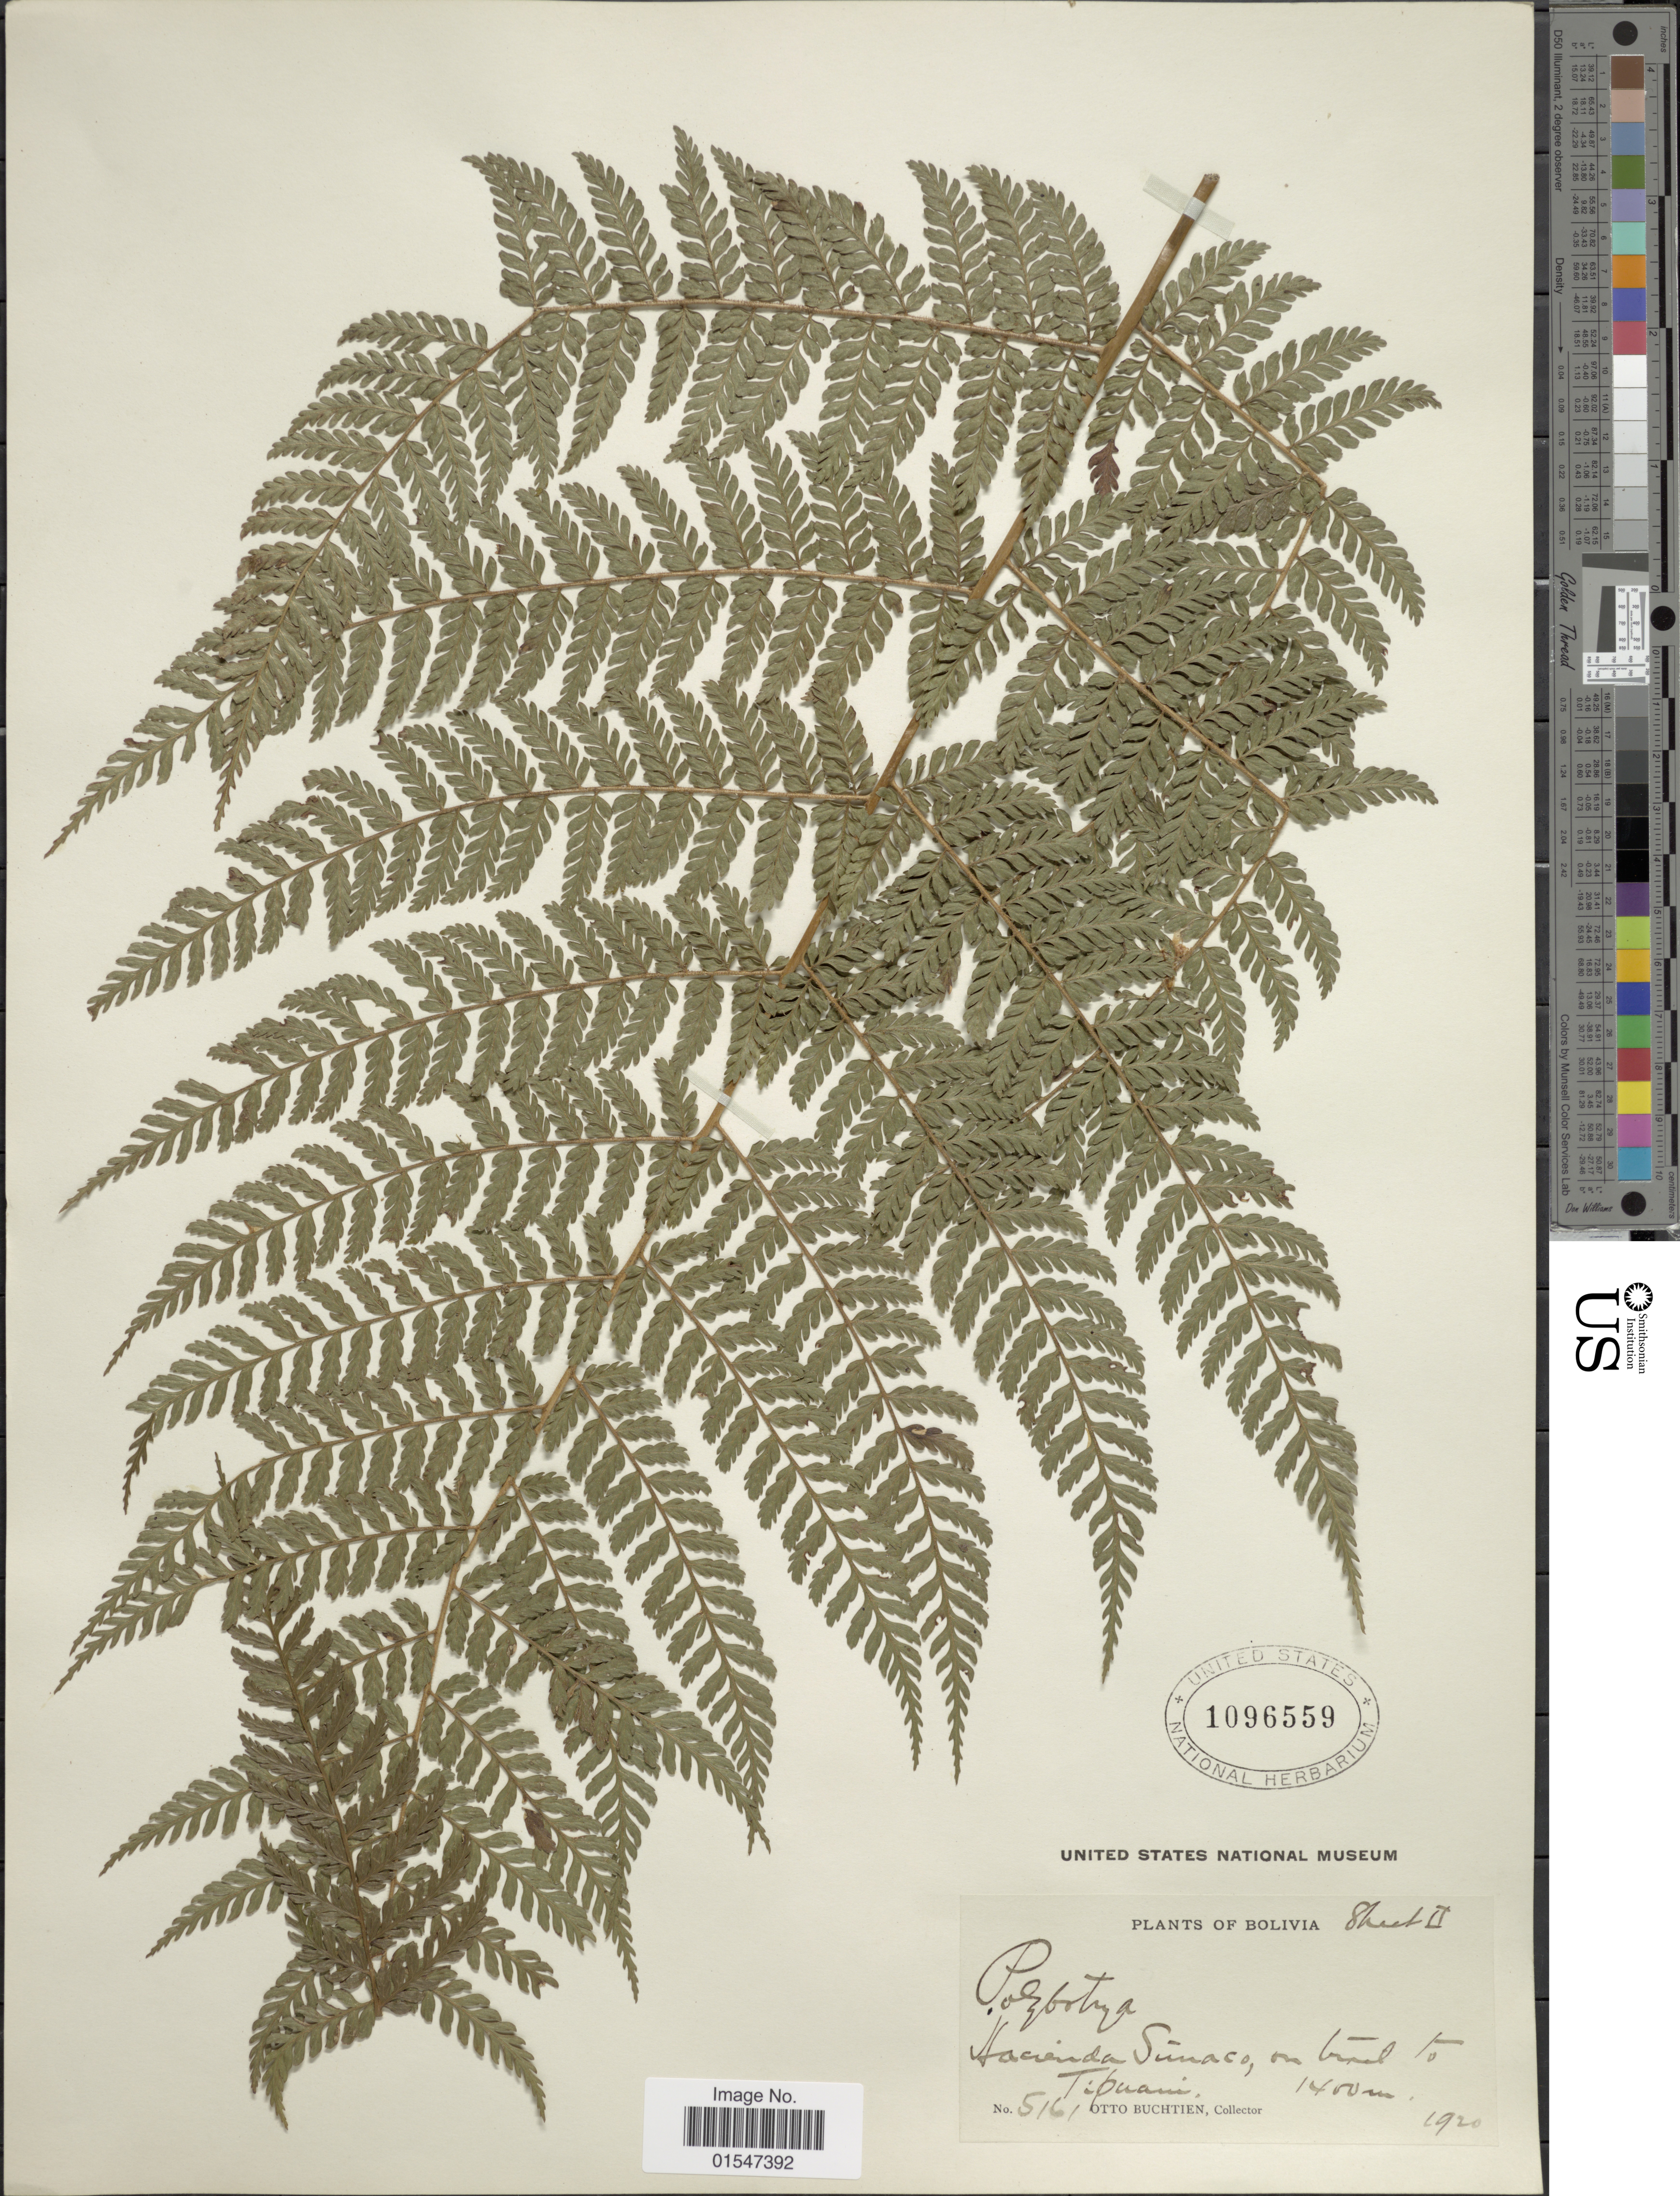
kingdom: Plantae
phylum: Tracheophyta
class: Polypodiopsida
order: Polypodiales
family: Dryopteridaceae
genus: Polybotrya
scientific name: Polybotrya lechleriana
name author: Mett.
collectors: O. Buchtien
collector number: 5161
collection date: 1920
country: Bolivia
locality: Hacienda Simaco, on trail to Tipuani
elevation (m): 1400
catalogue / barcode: US 1096559